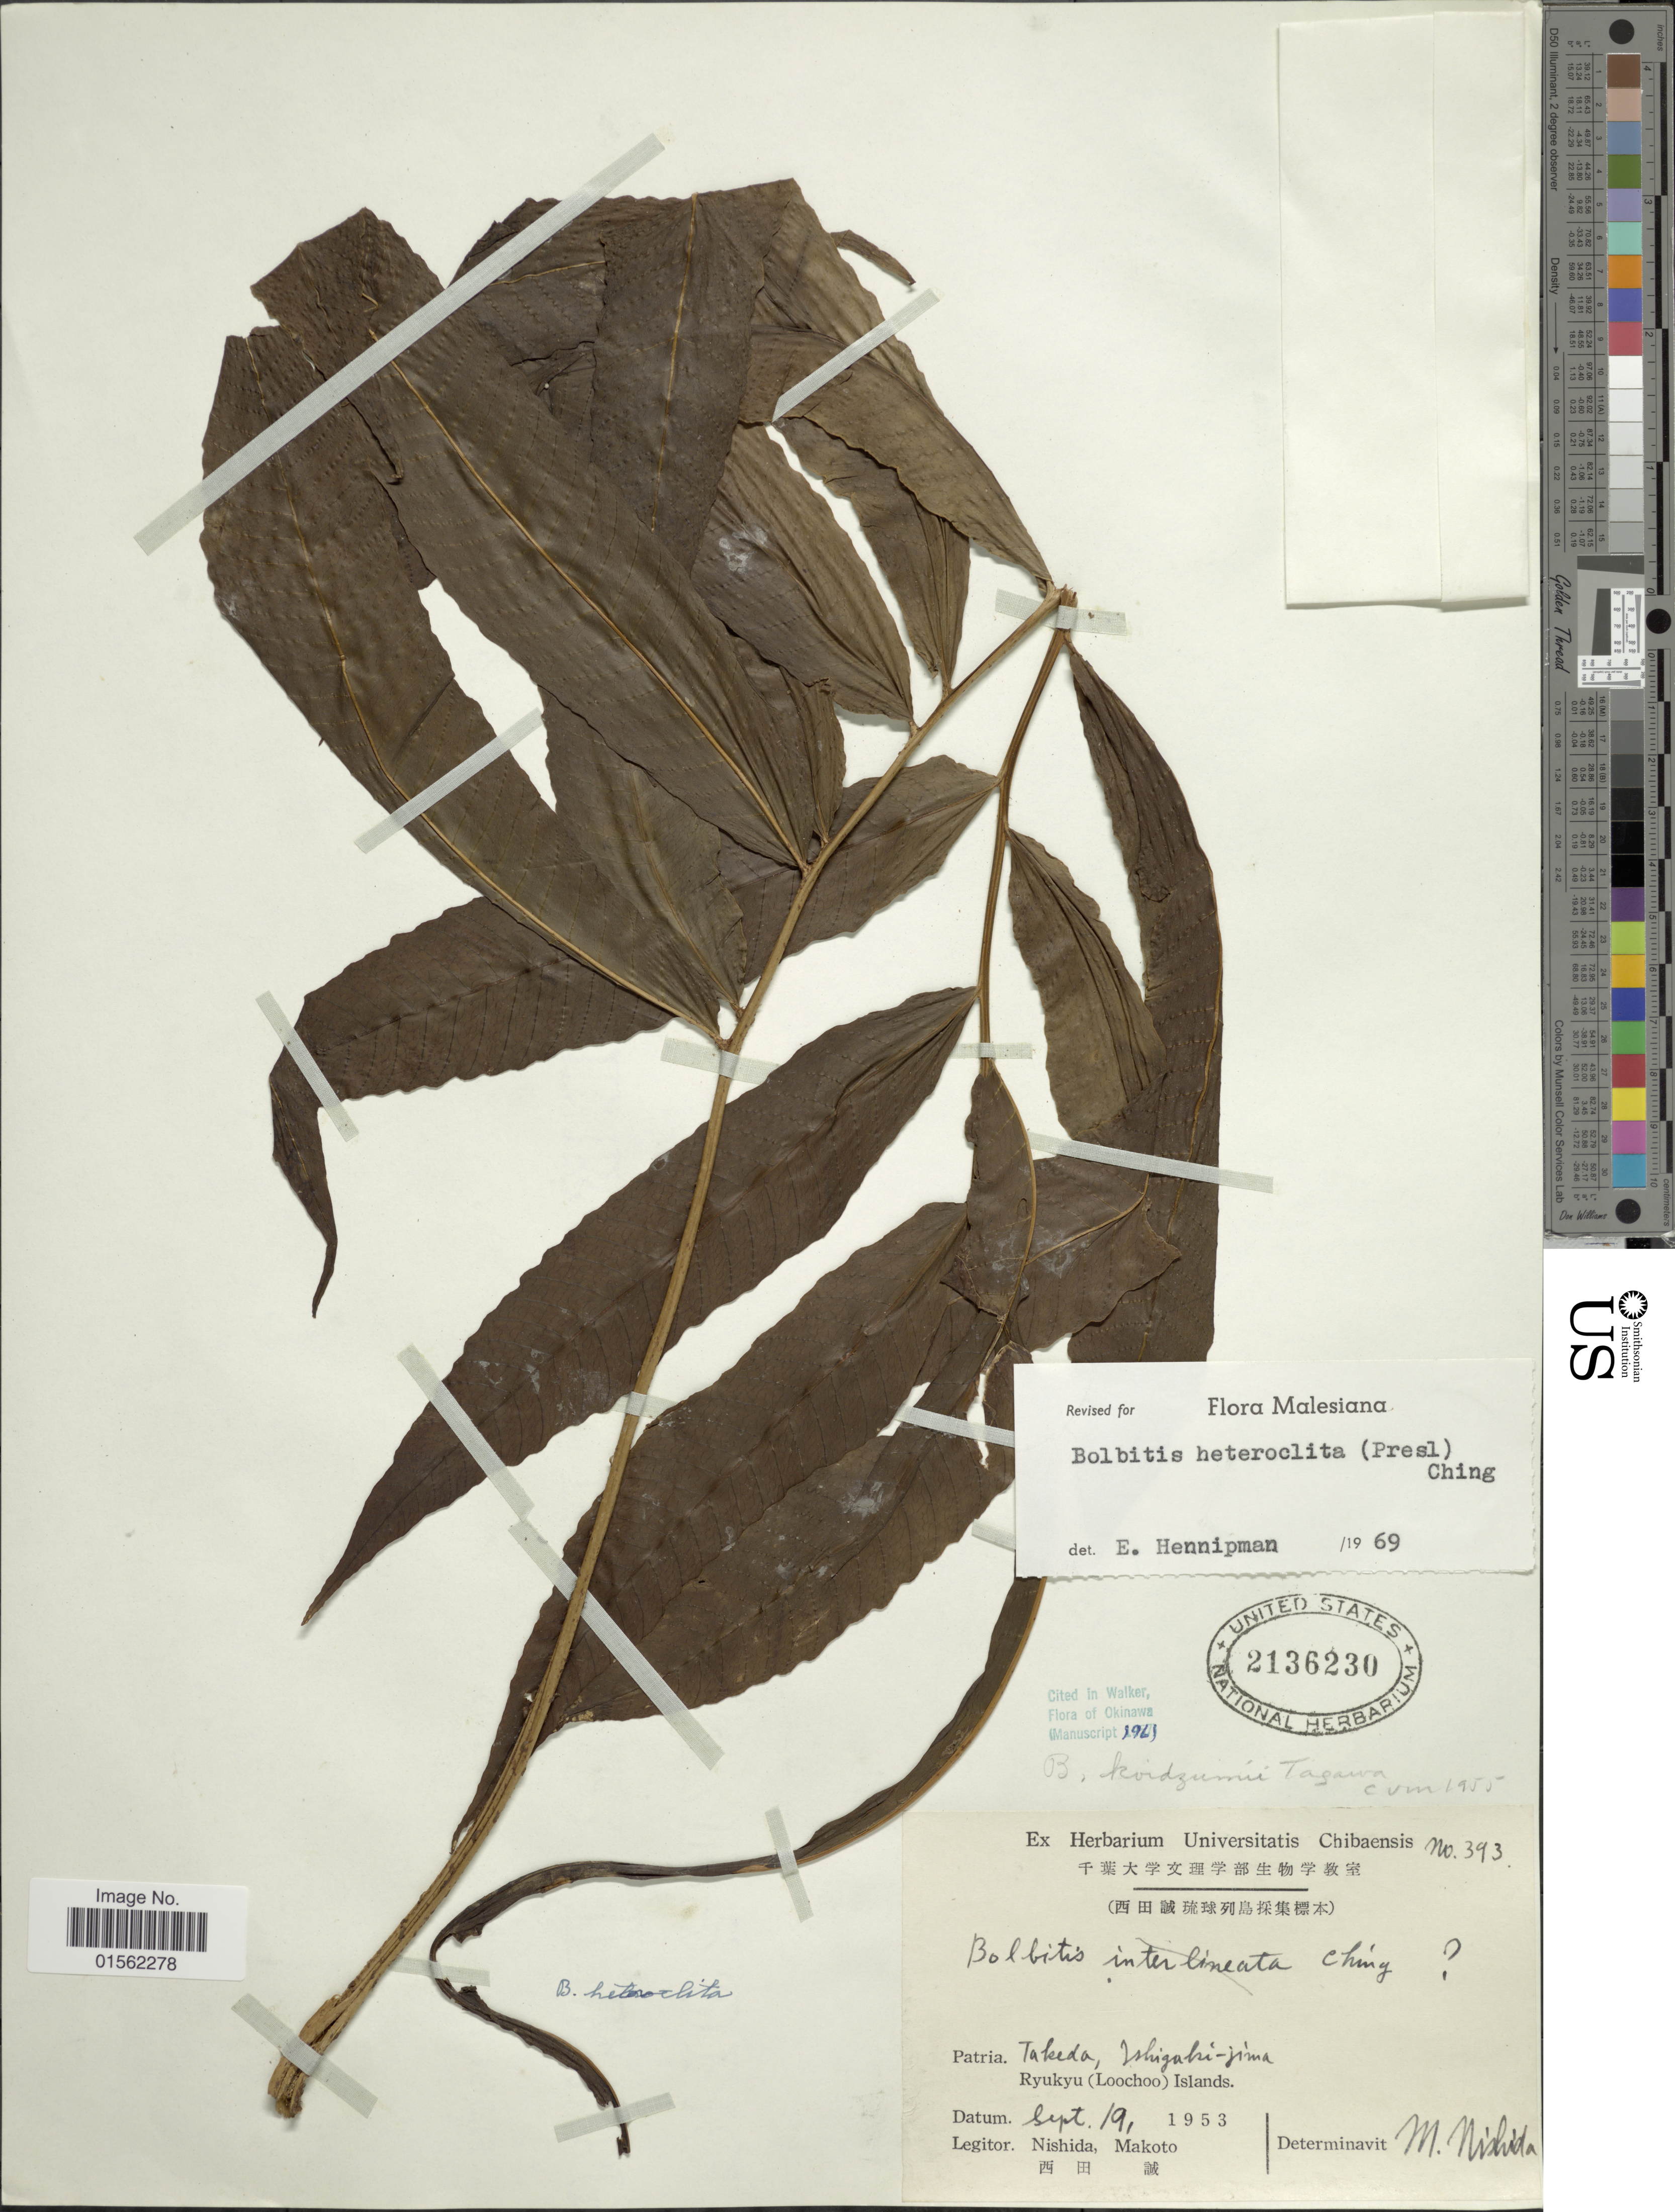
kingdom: Plantae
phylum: Tracheophyta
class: Polypodiopsida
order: Polypodiales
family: Dryopteridaceae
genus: Bolbitis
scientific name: Bolbitis heteroclita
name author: (C. Presl) Ching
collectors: N. Makoto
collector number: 393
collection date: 1953-09-19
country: Japan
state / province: Okinawa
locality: Takeda, Ishigaki-jima, Ryukyu (Loochoo) Islands.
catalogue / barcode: US 2136230